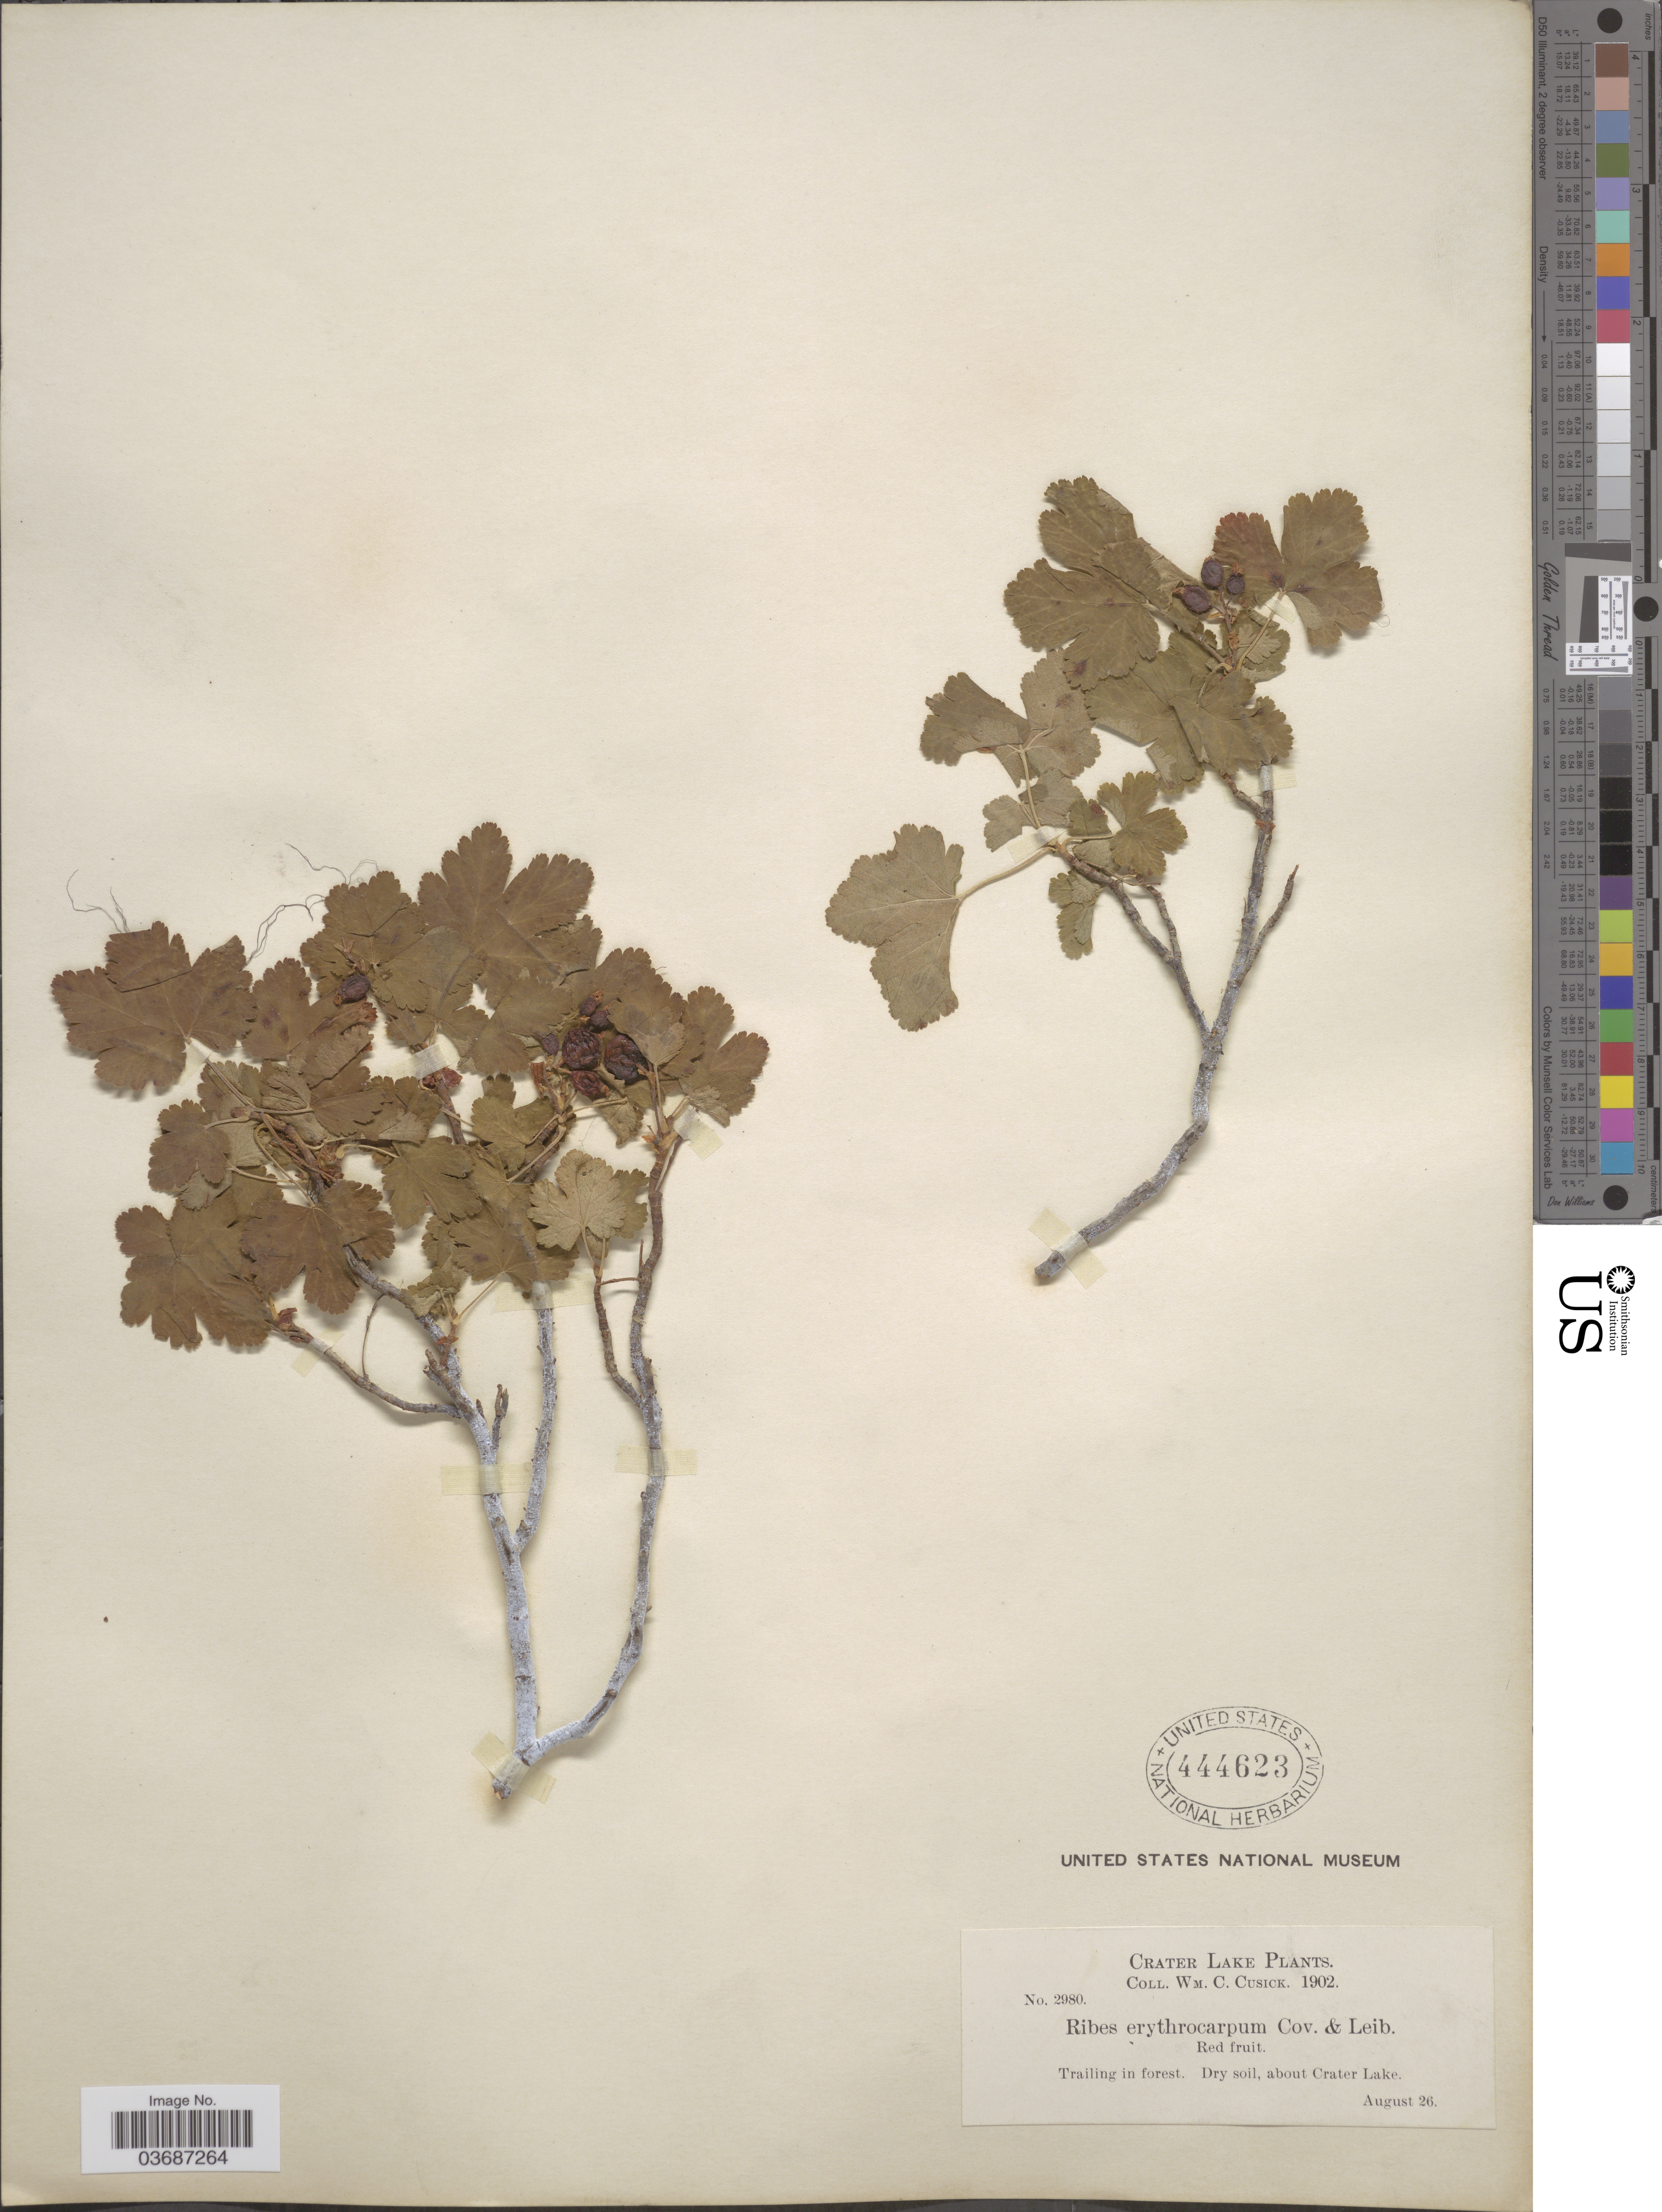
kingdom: Plantae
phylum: Tracheophyta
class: Magnoliopsida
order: Saxifragales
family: Grossulariaceae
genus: Ribes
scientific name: Ribes erythrocarpum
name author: Coville & Leiberg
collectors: W. C. Cusick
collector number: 2980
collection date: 1902-08-26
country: United States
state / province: Oregon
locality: Crater Lake. Trailing in forest. Dry soil, about Crater Lake.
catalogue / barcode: US 444623